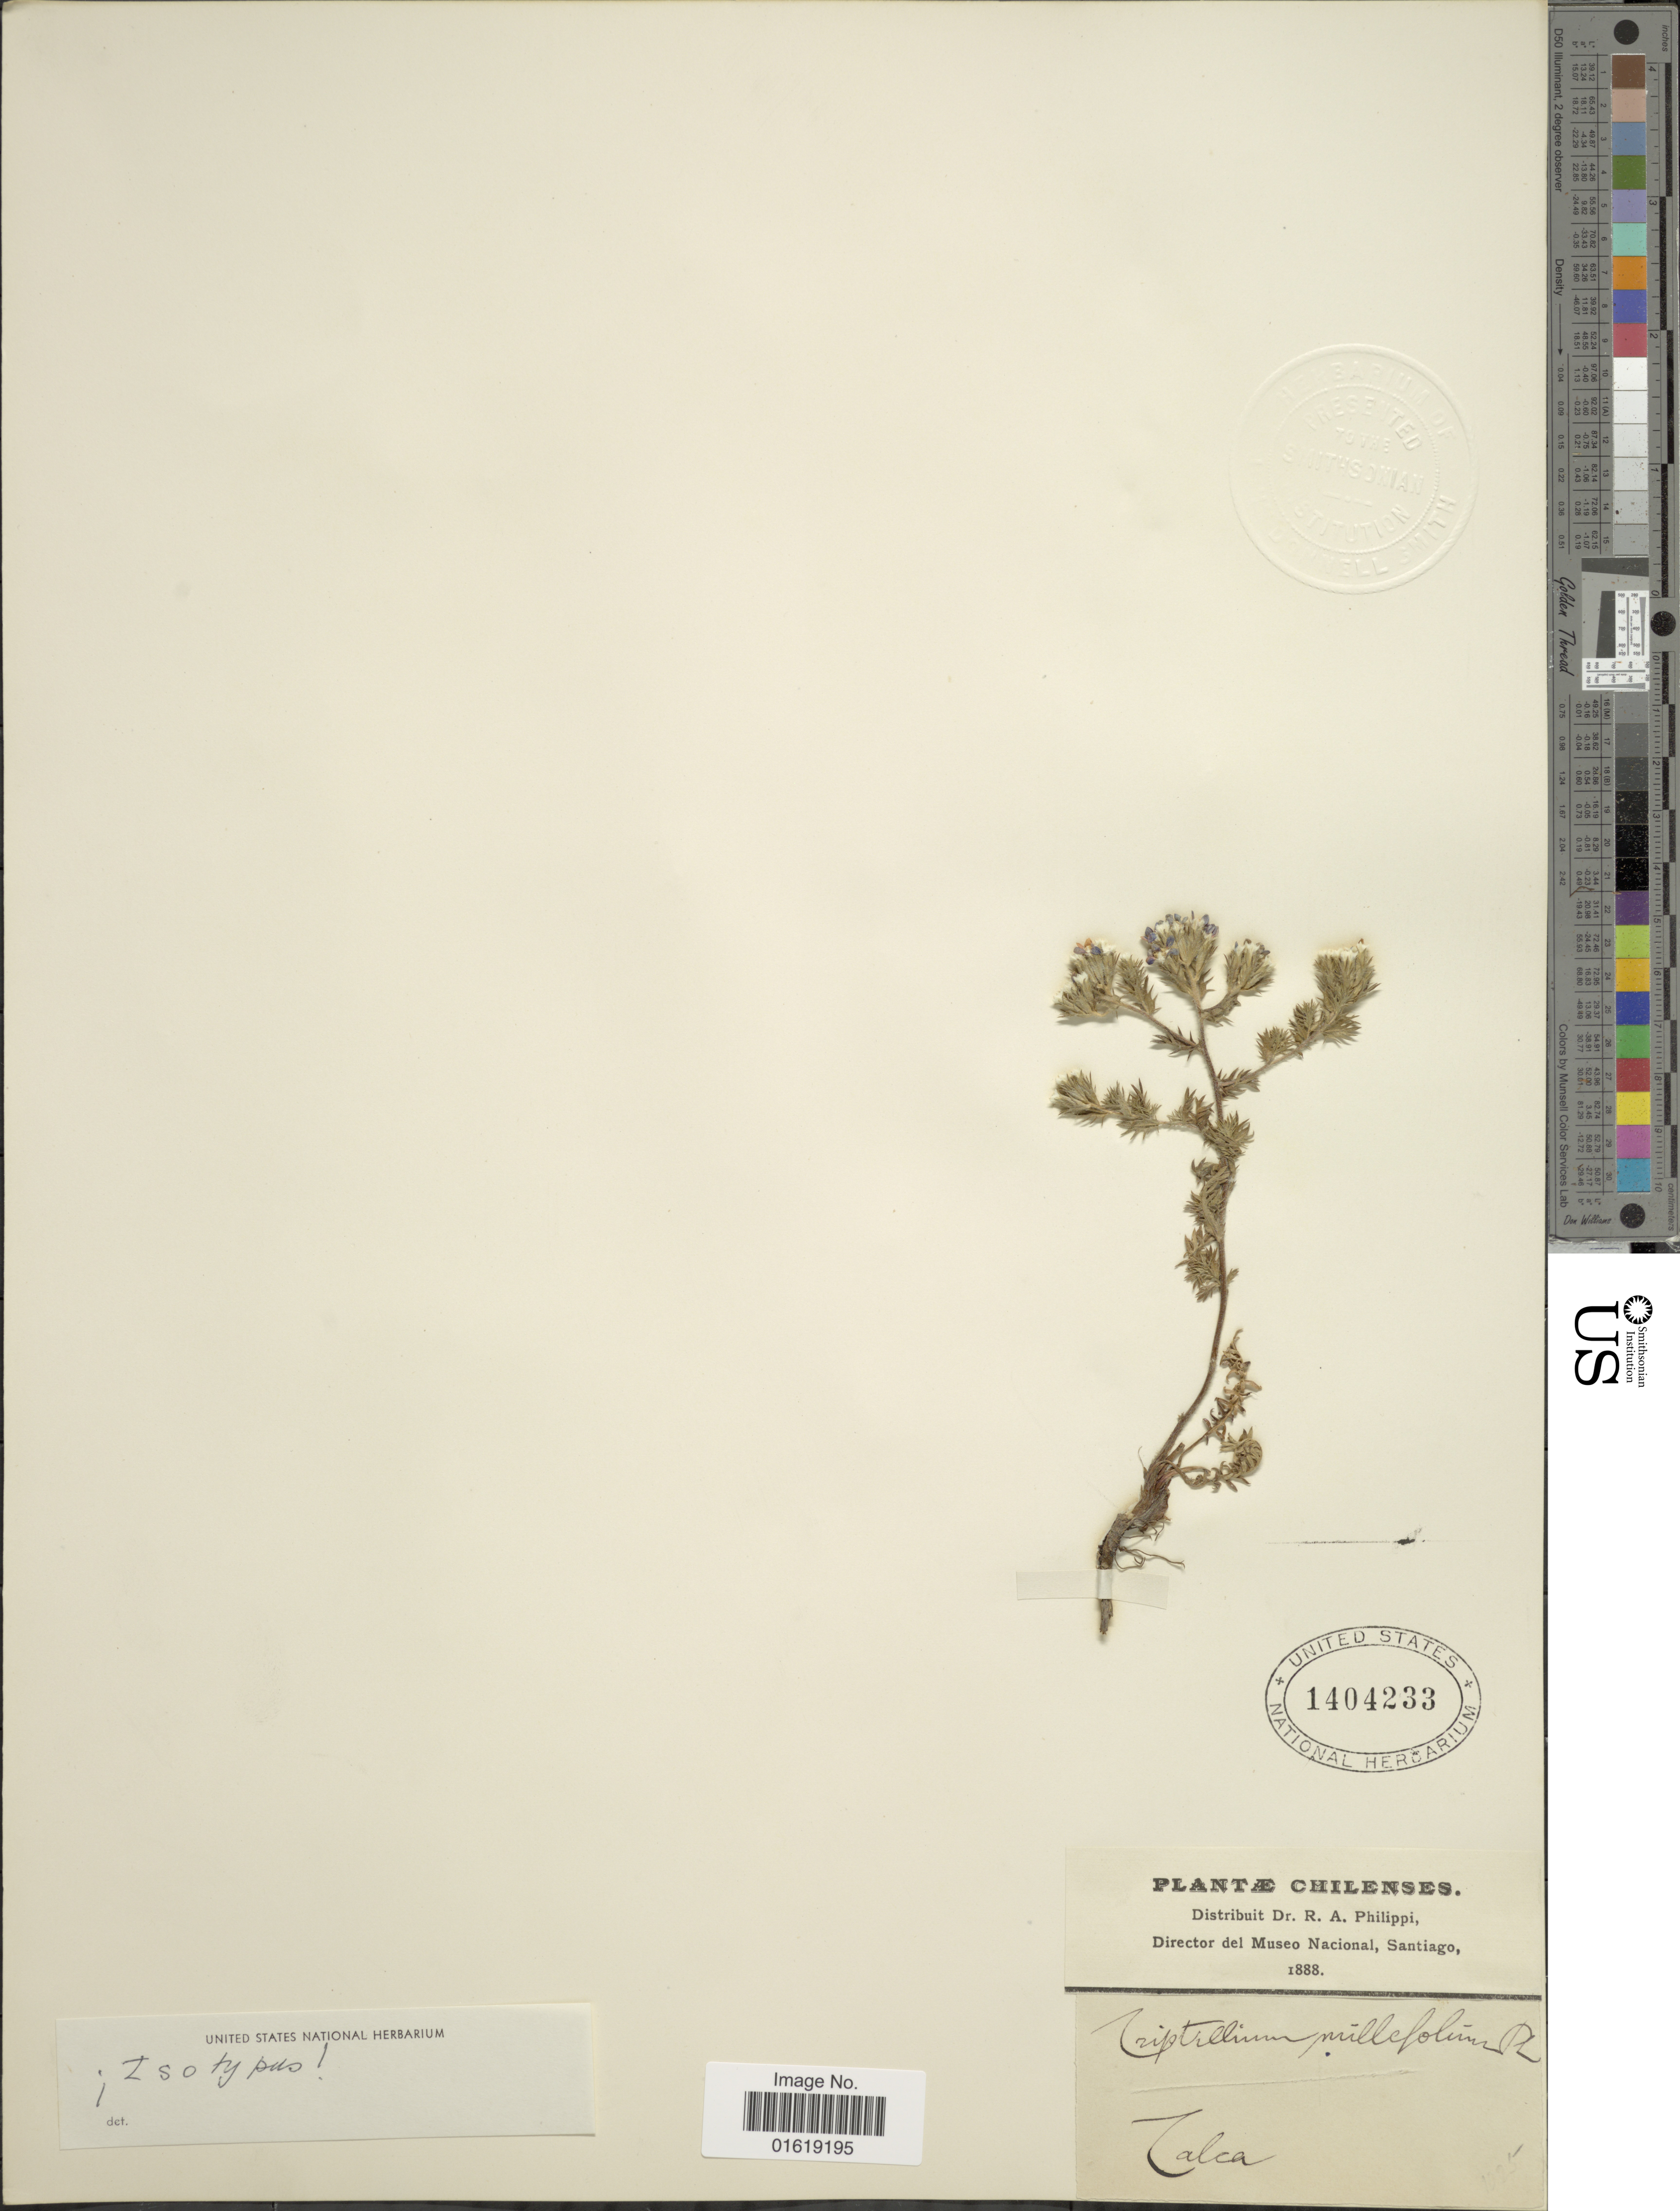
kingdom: Plantae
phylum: Tracheophyta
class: Magnoliopsida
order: Asterales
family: Asteraceae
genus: Triptilion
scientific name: Triptilion spinosum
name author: Ruiz & Pav.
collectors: R. A. Philippi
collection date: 1888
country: Chile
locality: Calca.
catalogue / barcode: US 1404233